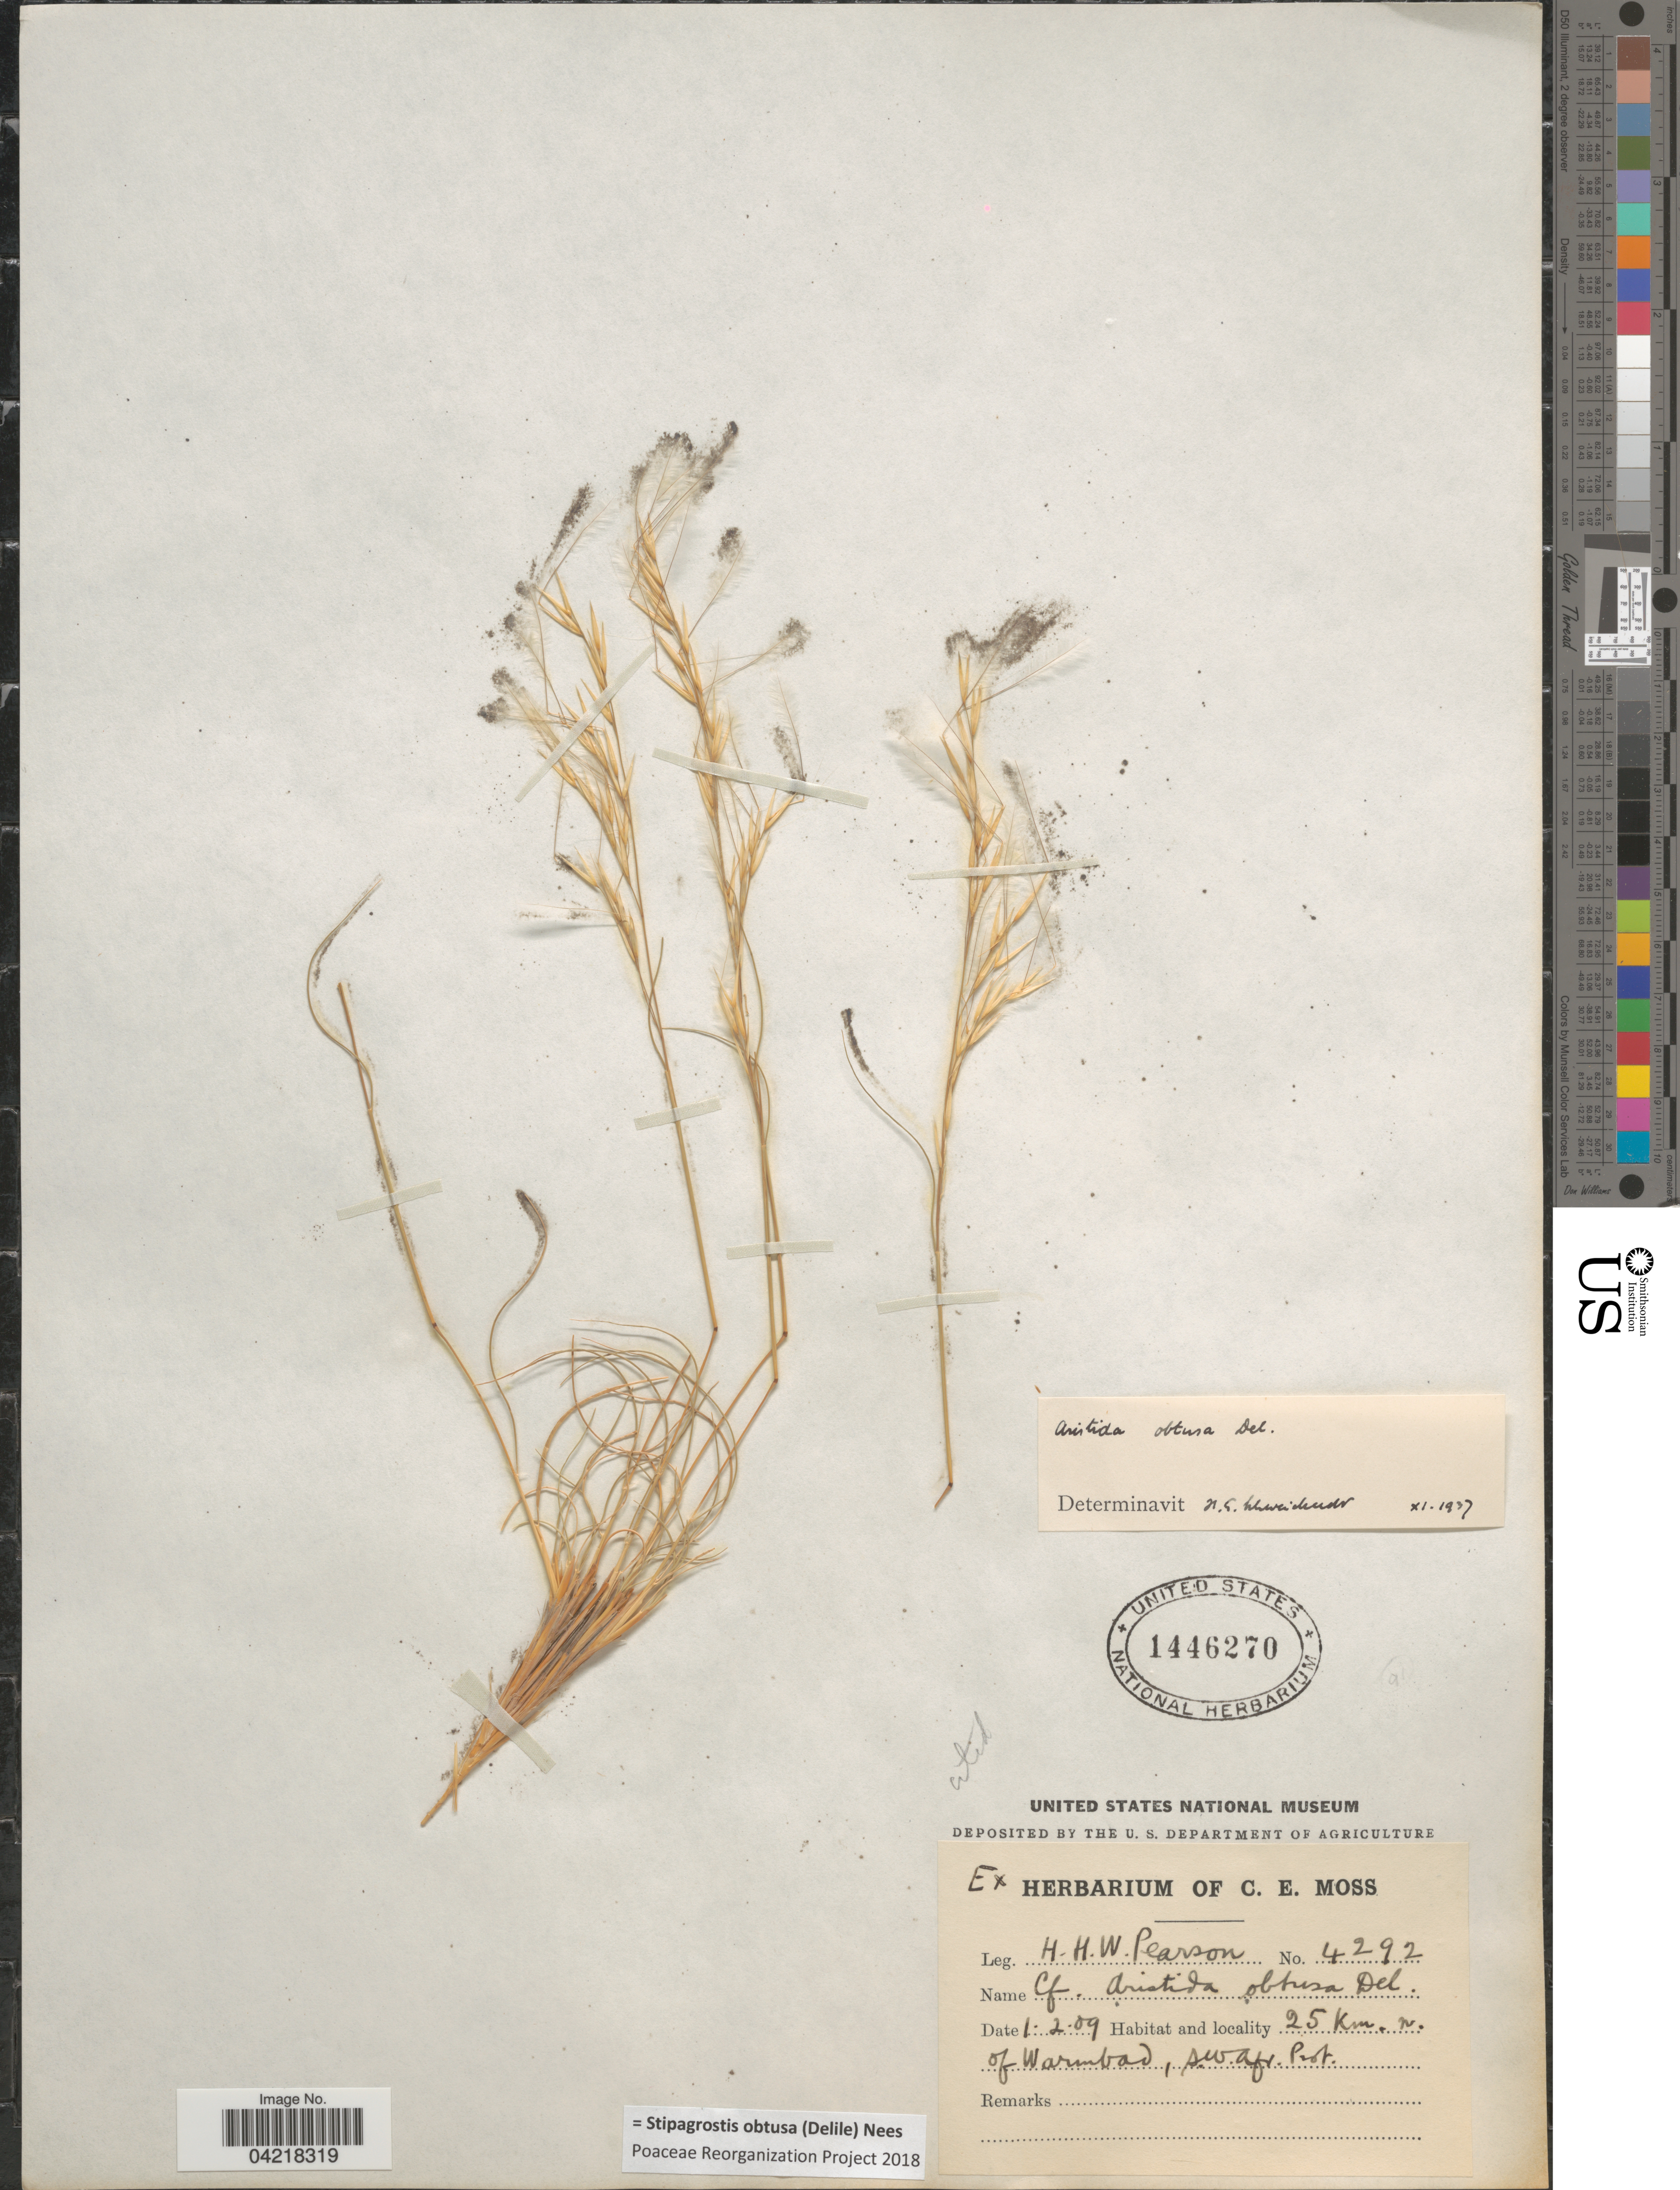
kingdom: Plantae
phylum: Tracheophyta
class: Liliopsida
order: Poales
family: Poaceae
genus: Stipagrostis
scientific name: Stipagrostis obtusa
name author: (Delile) Nees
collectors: H. H. W. Pearson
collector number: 4292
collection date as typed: Transcribed d/m/y: 1/2/9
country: Namibia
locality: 25 Km. n. of Warmbad, SW. Afr. Prot.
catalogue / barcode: US 1446270